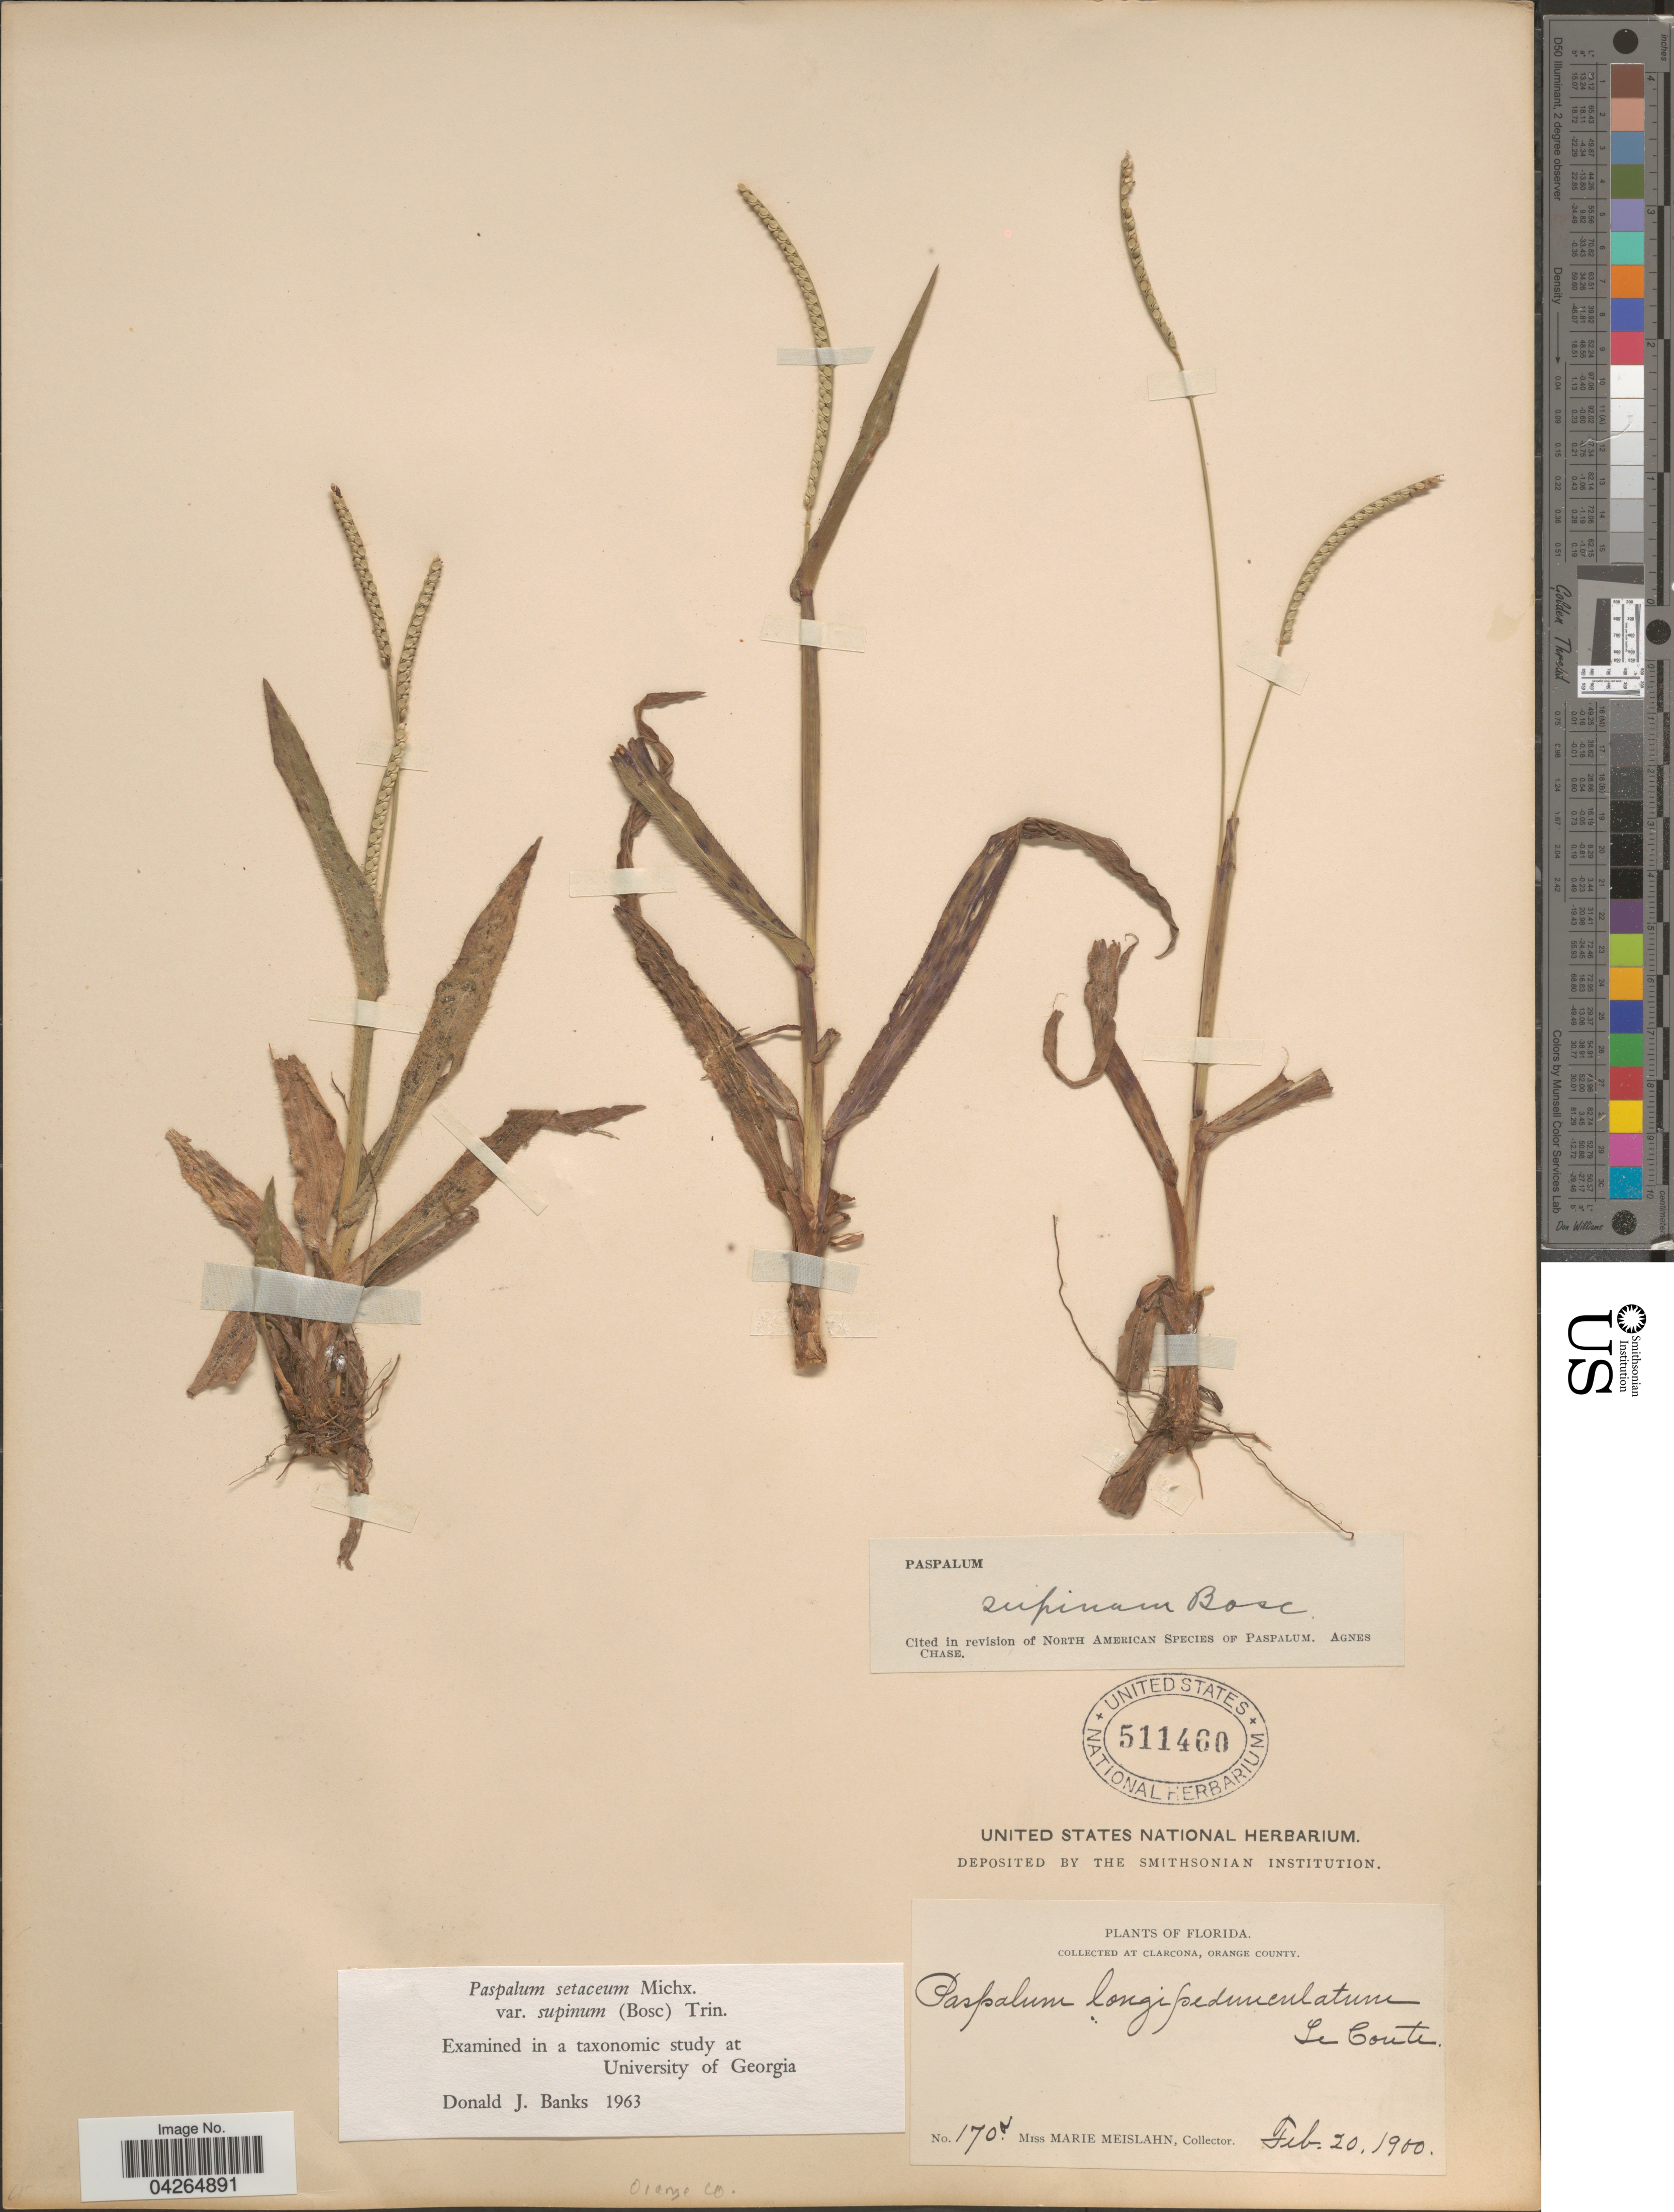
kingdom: Plantae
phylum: Tracheophyta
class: Liliopsida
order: Poales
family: Poaceae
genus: Paspalum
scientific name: Paspalum setaceum var. supinum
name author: (Bosc ex Poir.) Trin.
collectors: M. Meislahn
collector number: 170a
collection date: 1900-02-20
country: United States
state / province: Florida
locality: At Clarcona, Orange County. Le Conte.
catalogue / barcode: US 511460